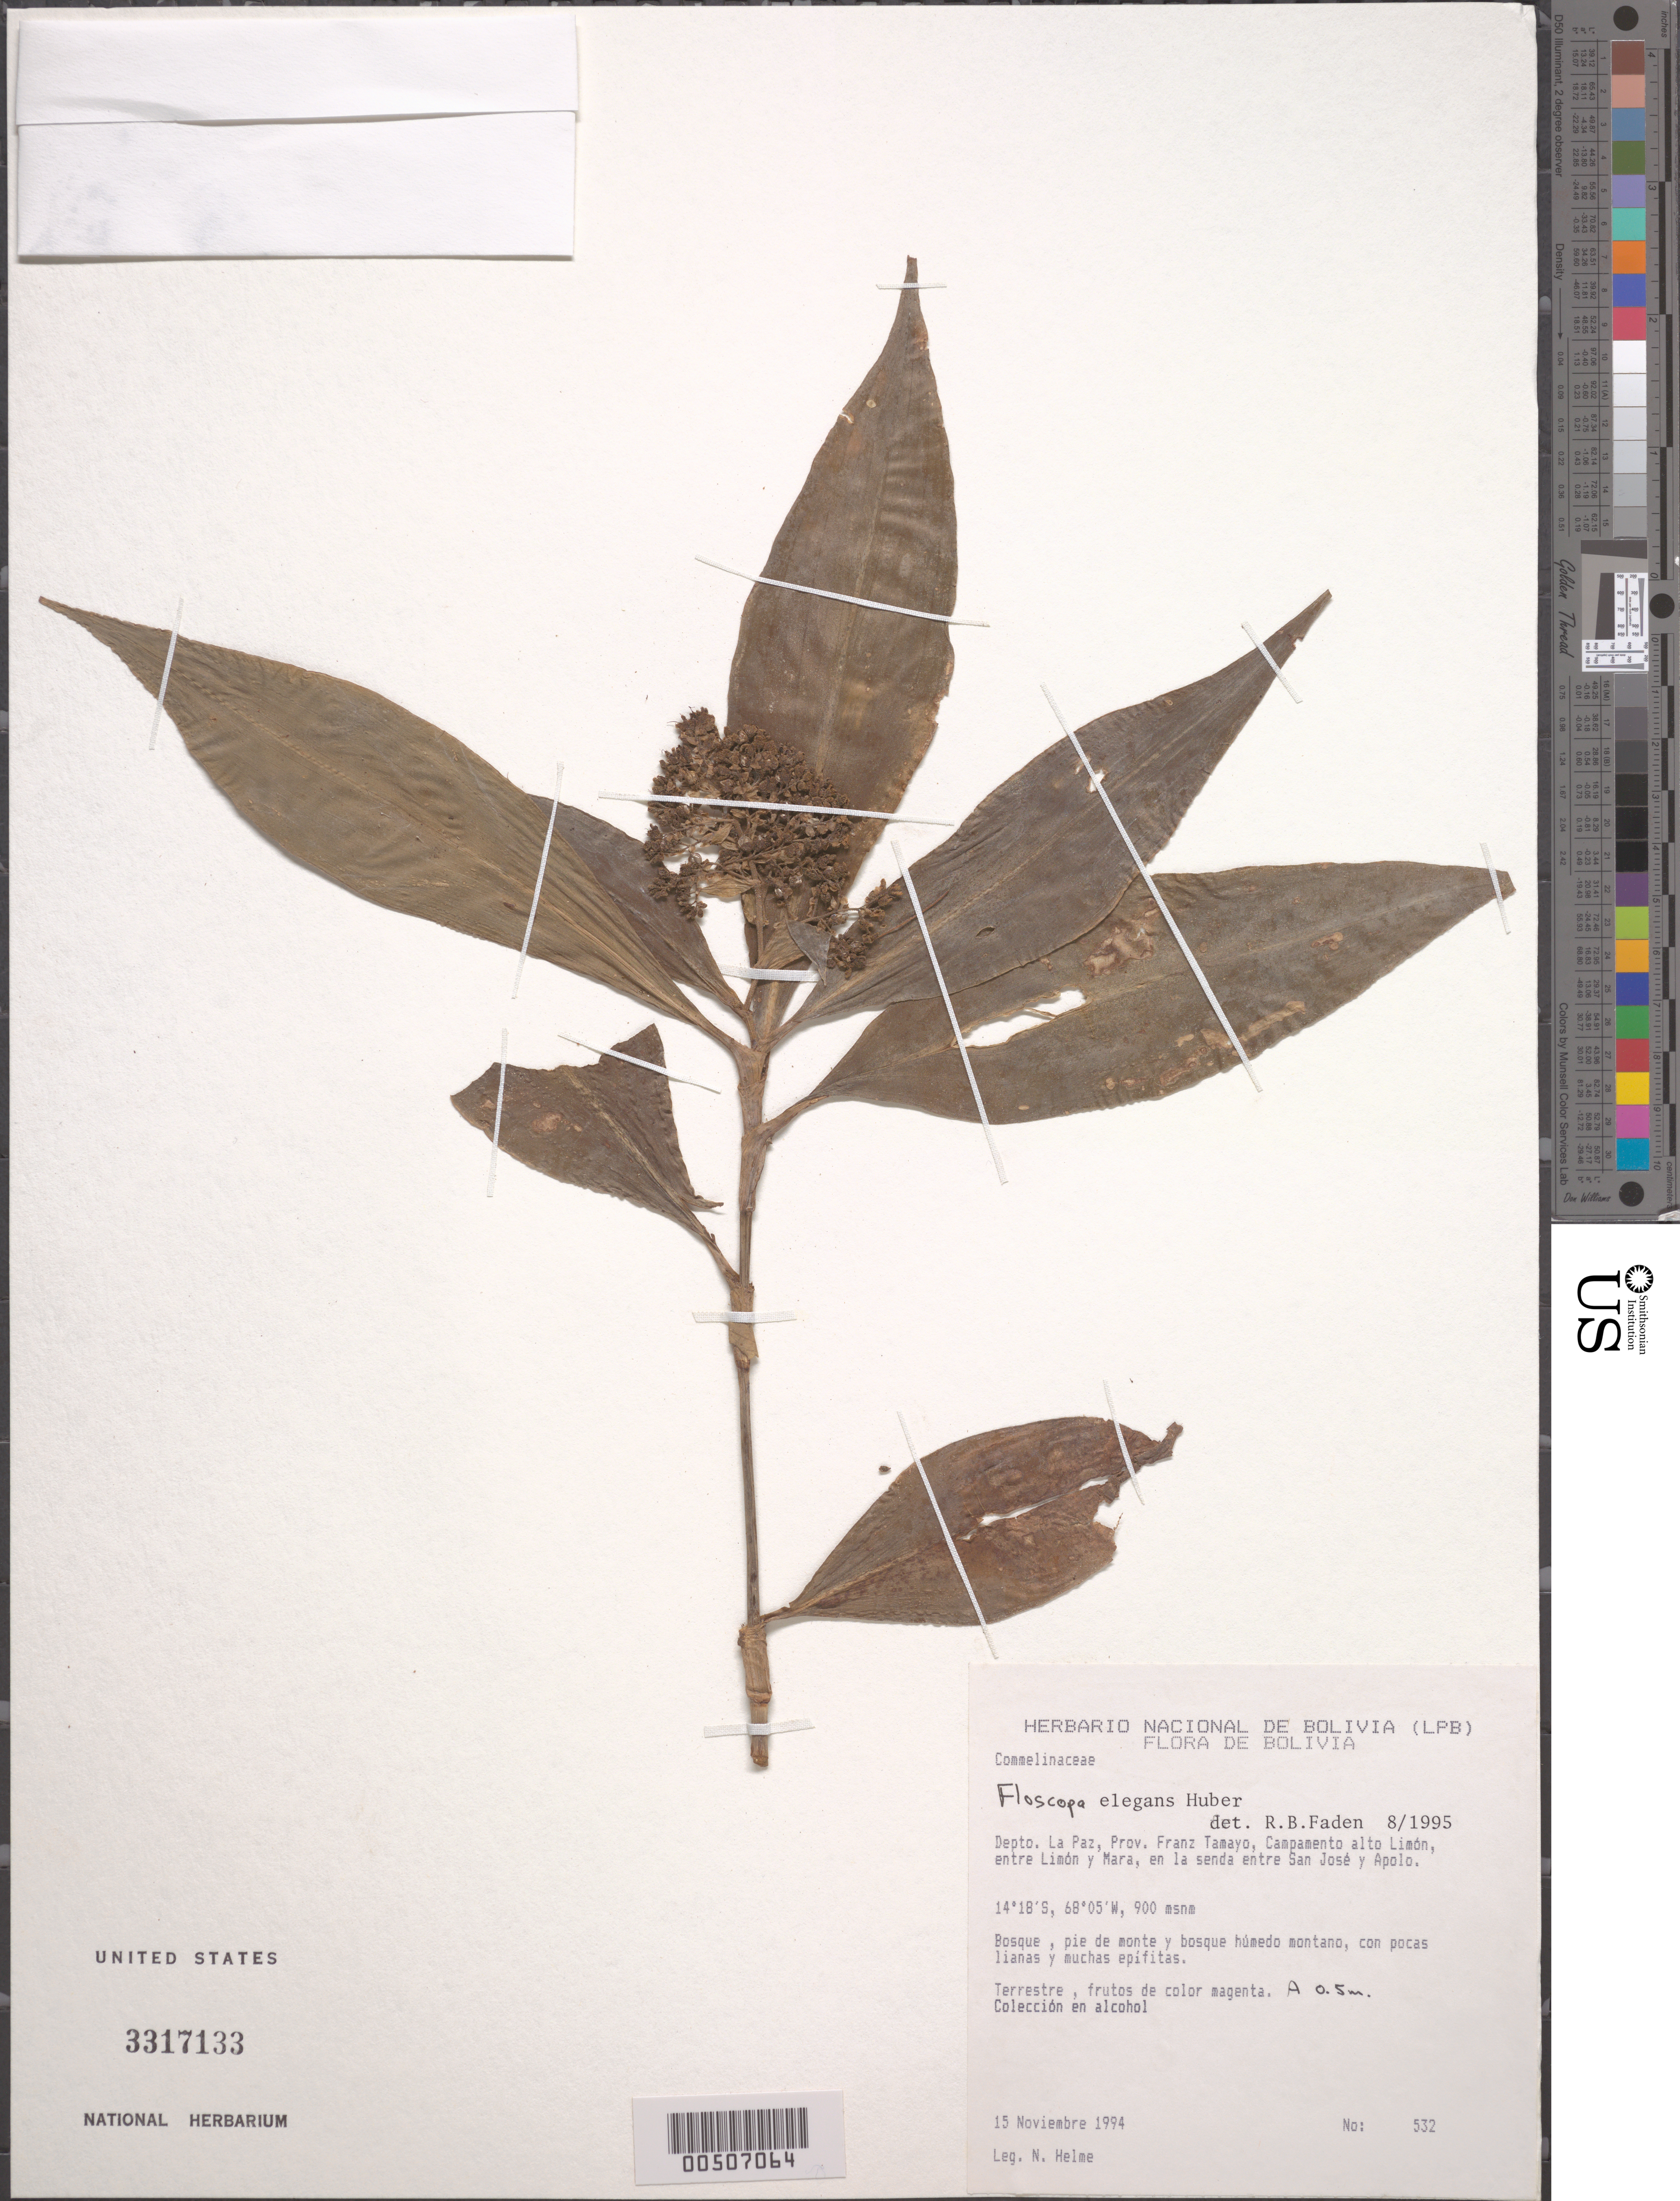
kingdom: Plantae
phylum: Tracheophyta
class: Liliopsida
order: Commelinales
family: Commelinaceae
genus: Floscopa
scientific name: Floscopa elegans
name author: Huber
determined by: Faden, Robert B., (US), Smithsonian Institution - National Museum of Natural History (UNITED STATES)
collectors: N. Helme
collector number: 532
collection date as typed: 15 Nov 1994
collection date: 1994-11-15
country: Bolivia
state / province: La Paz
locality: Franz Tamayo Prov., between Limon and Mara, between San Jose and Apolo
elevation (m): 900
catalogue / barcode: US 3317133